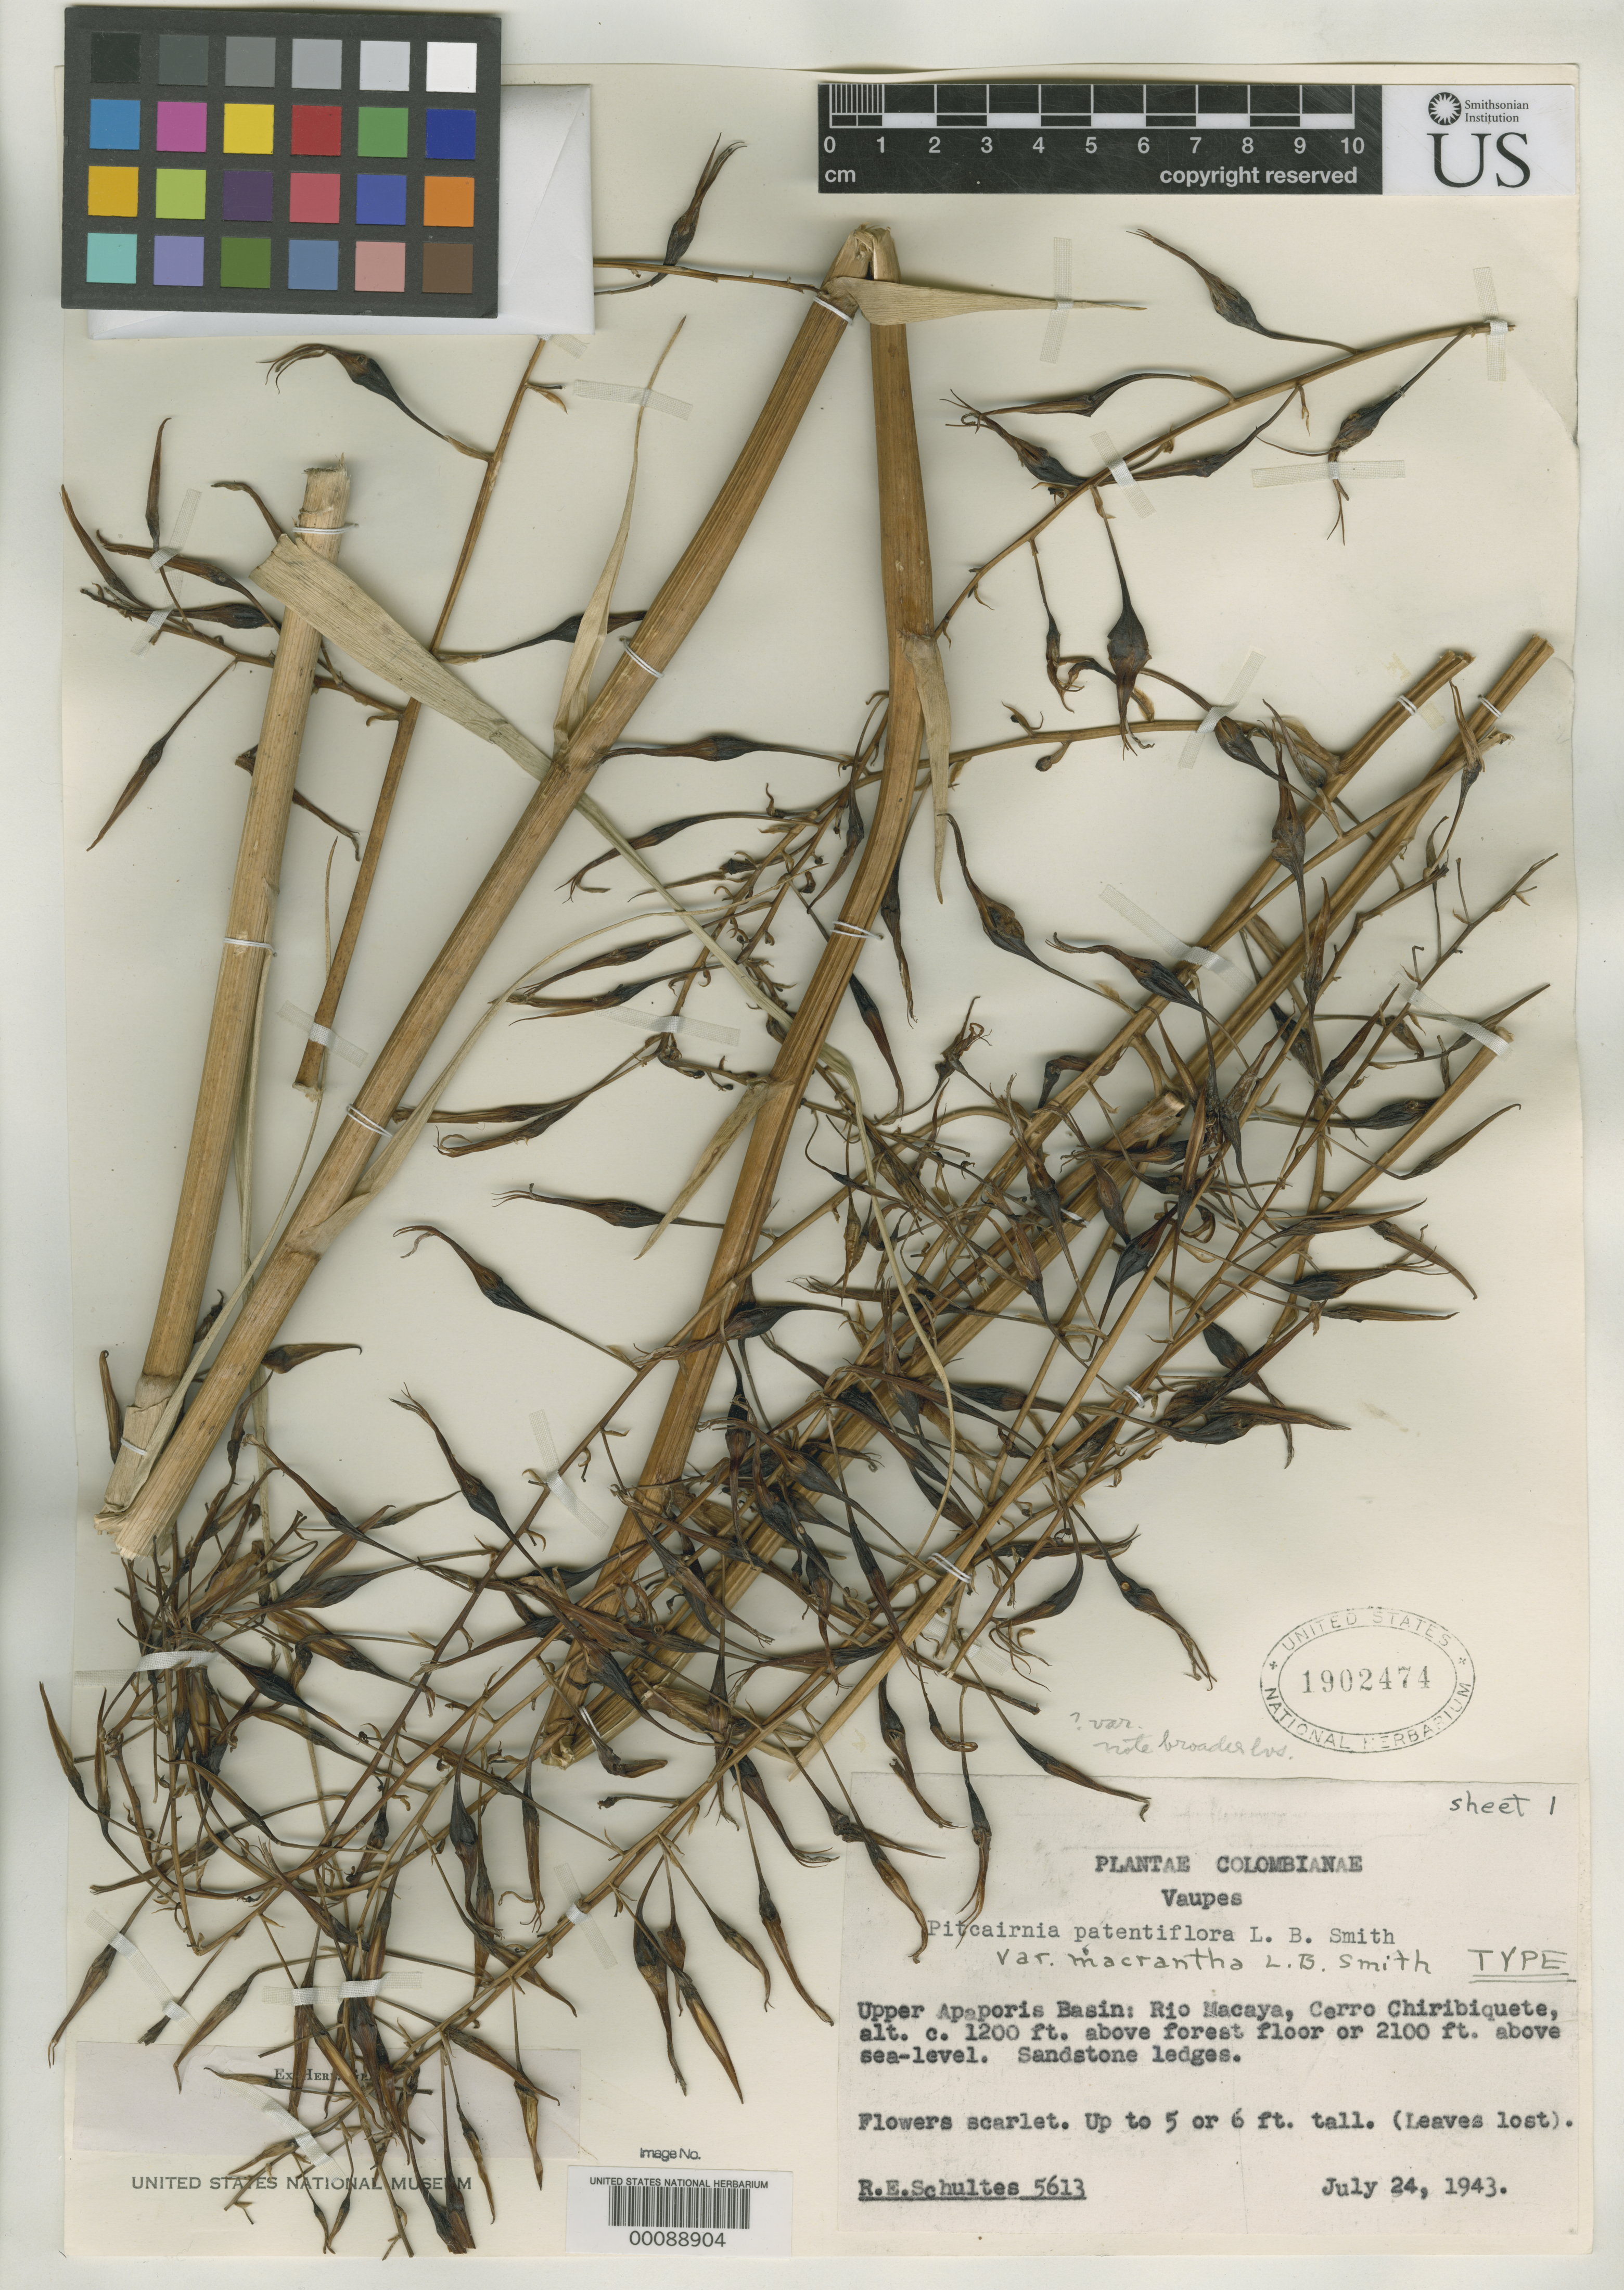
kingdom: Plantae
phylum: Tracheophyta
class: Liliopsida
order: Poales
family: Bromeliaceae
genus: Pitcairnia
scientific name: Pitcairnia patentiflora var. macrantha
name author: L.B. Sm.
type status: Holotype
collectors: R. E. Schultes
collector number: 5613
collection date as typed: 24 Jul 1943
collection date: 1943-07-24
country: Colombia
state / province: Vaupés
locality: Upper Apaporis Basin, Rio Macaya, Cerro Chiribiquete.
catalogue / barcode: US 1902474